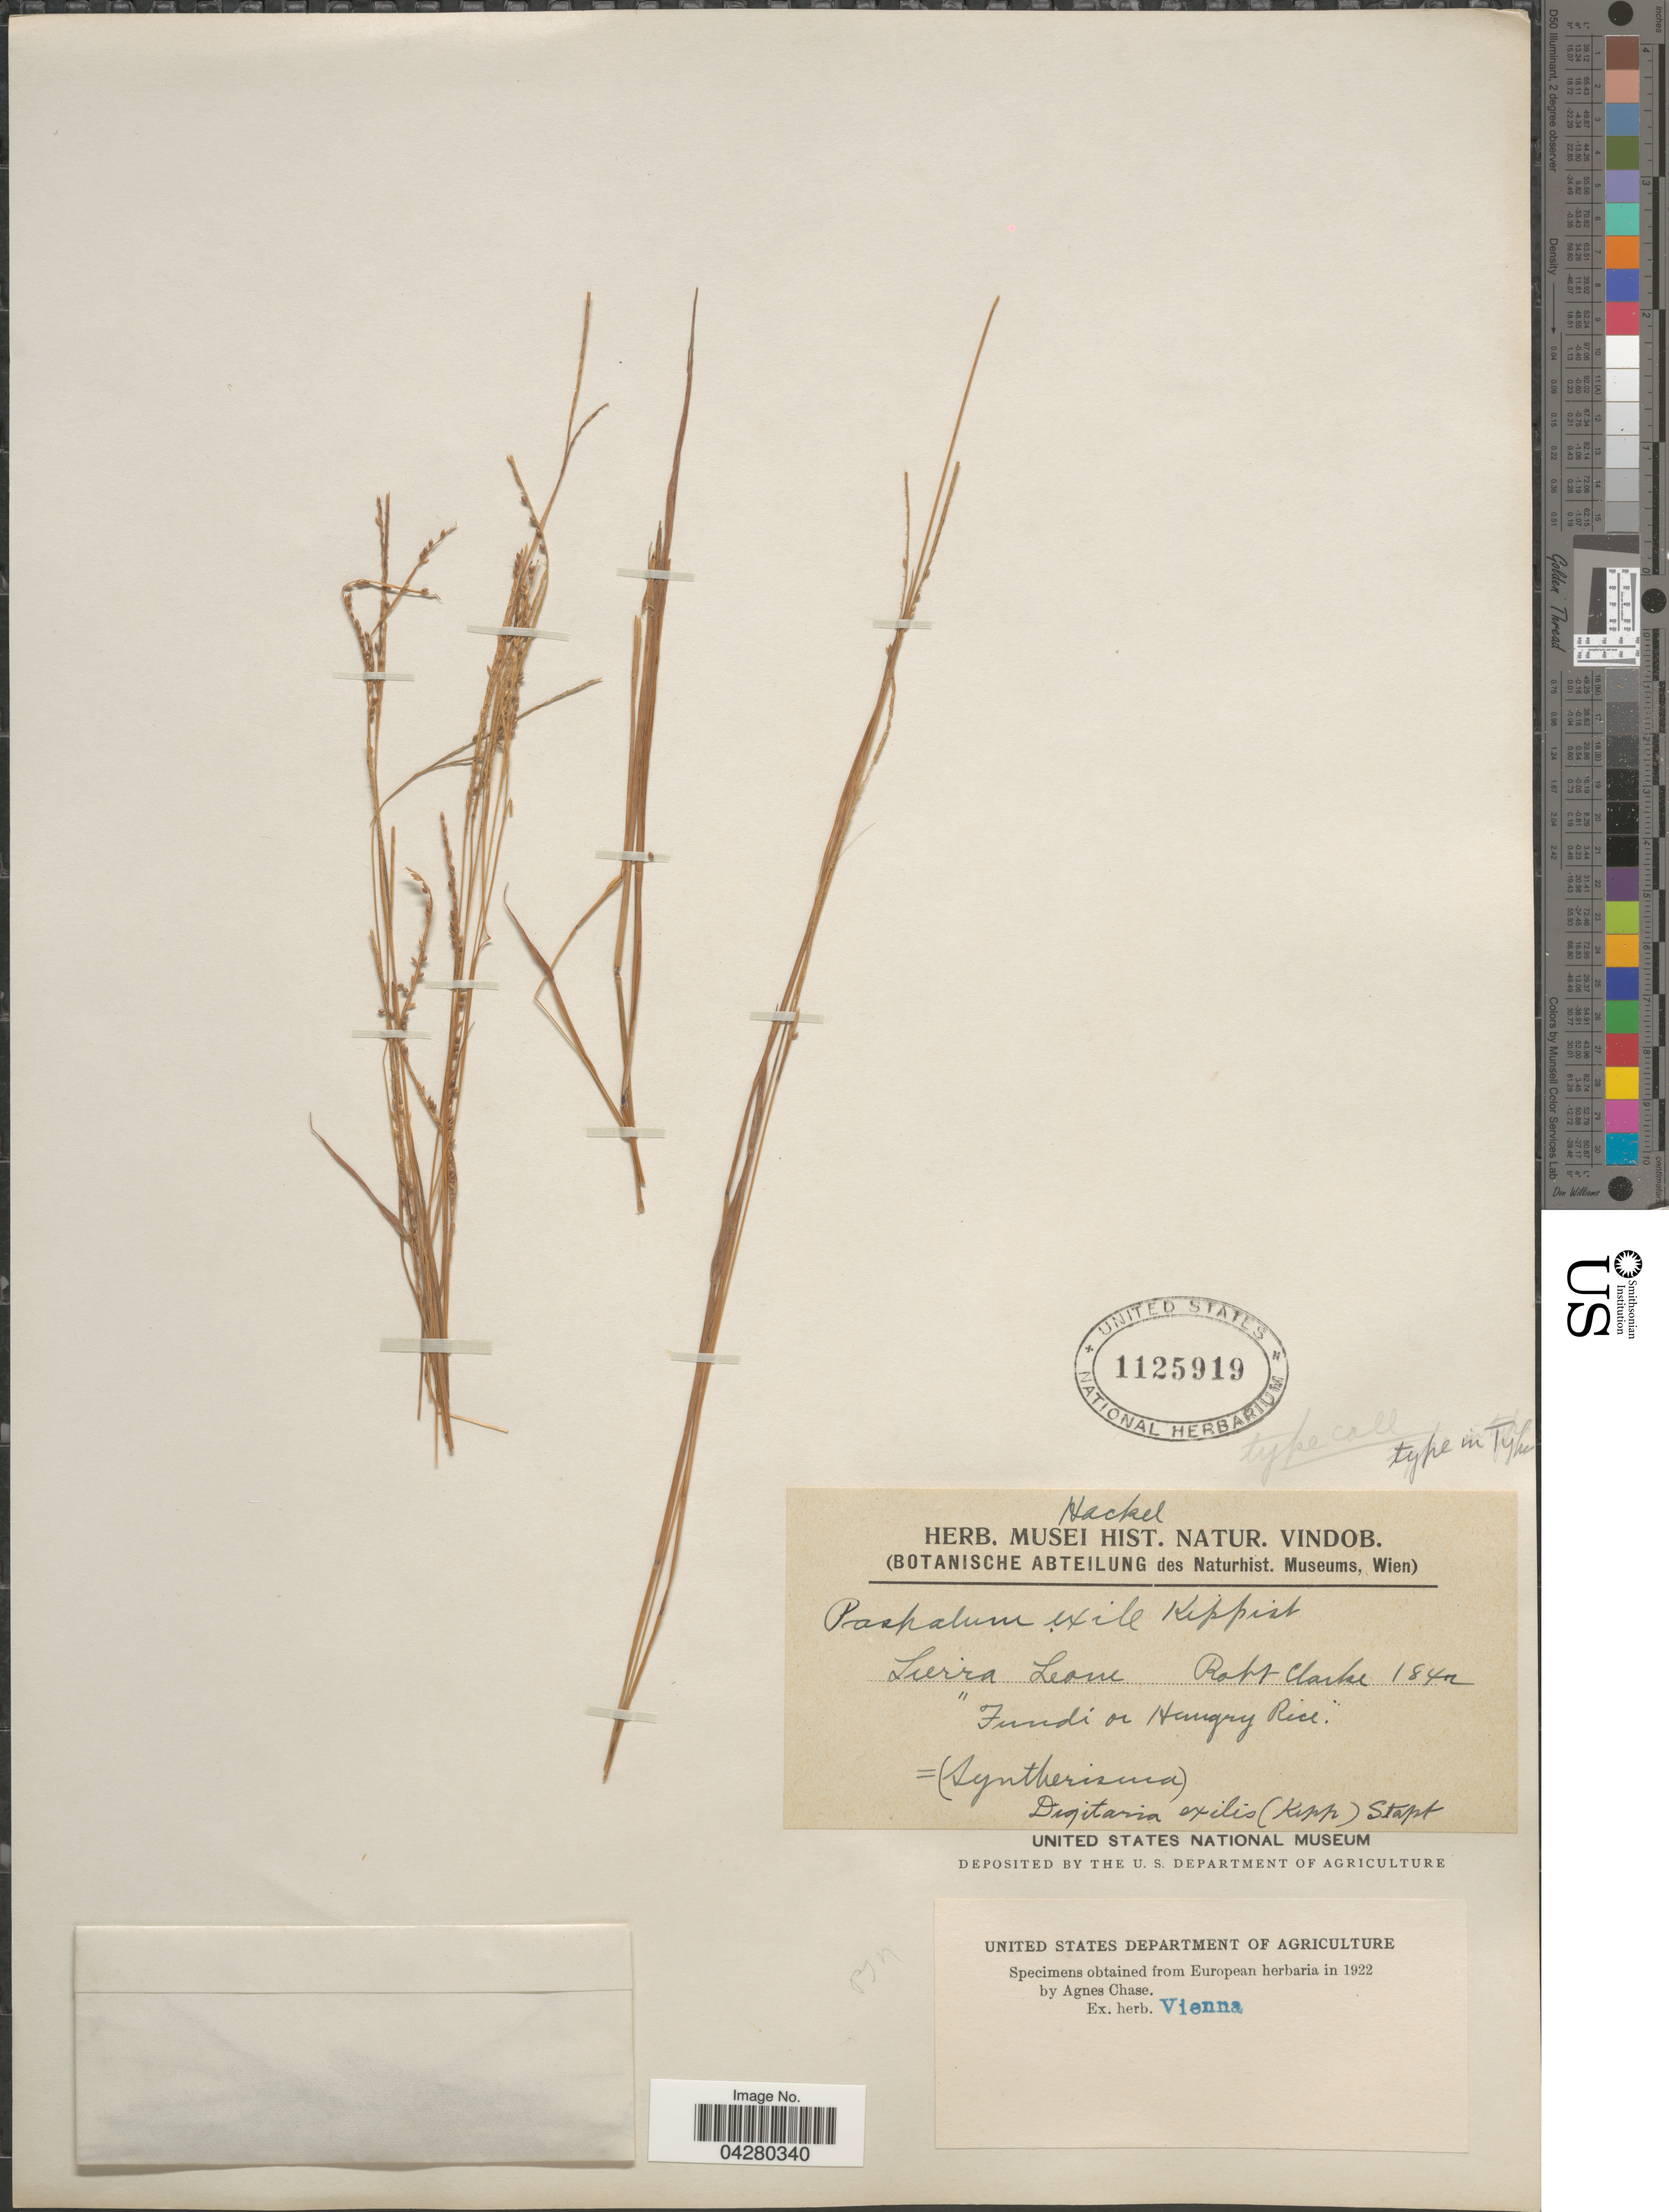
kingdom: Plantae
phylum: Tracheophyta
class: Liliopsida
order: Poales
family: Poaceae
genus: Digitaria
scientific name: Digitaria exilis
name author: Stapf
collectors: R. Clarke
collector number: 1842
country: Sierra Leone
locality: Fundi or Hungry Rice.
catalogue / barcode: US 1125919